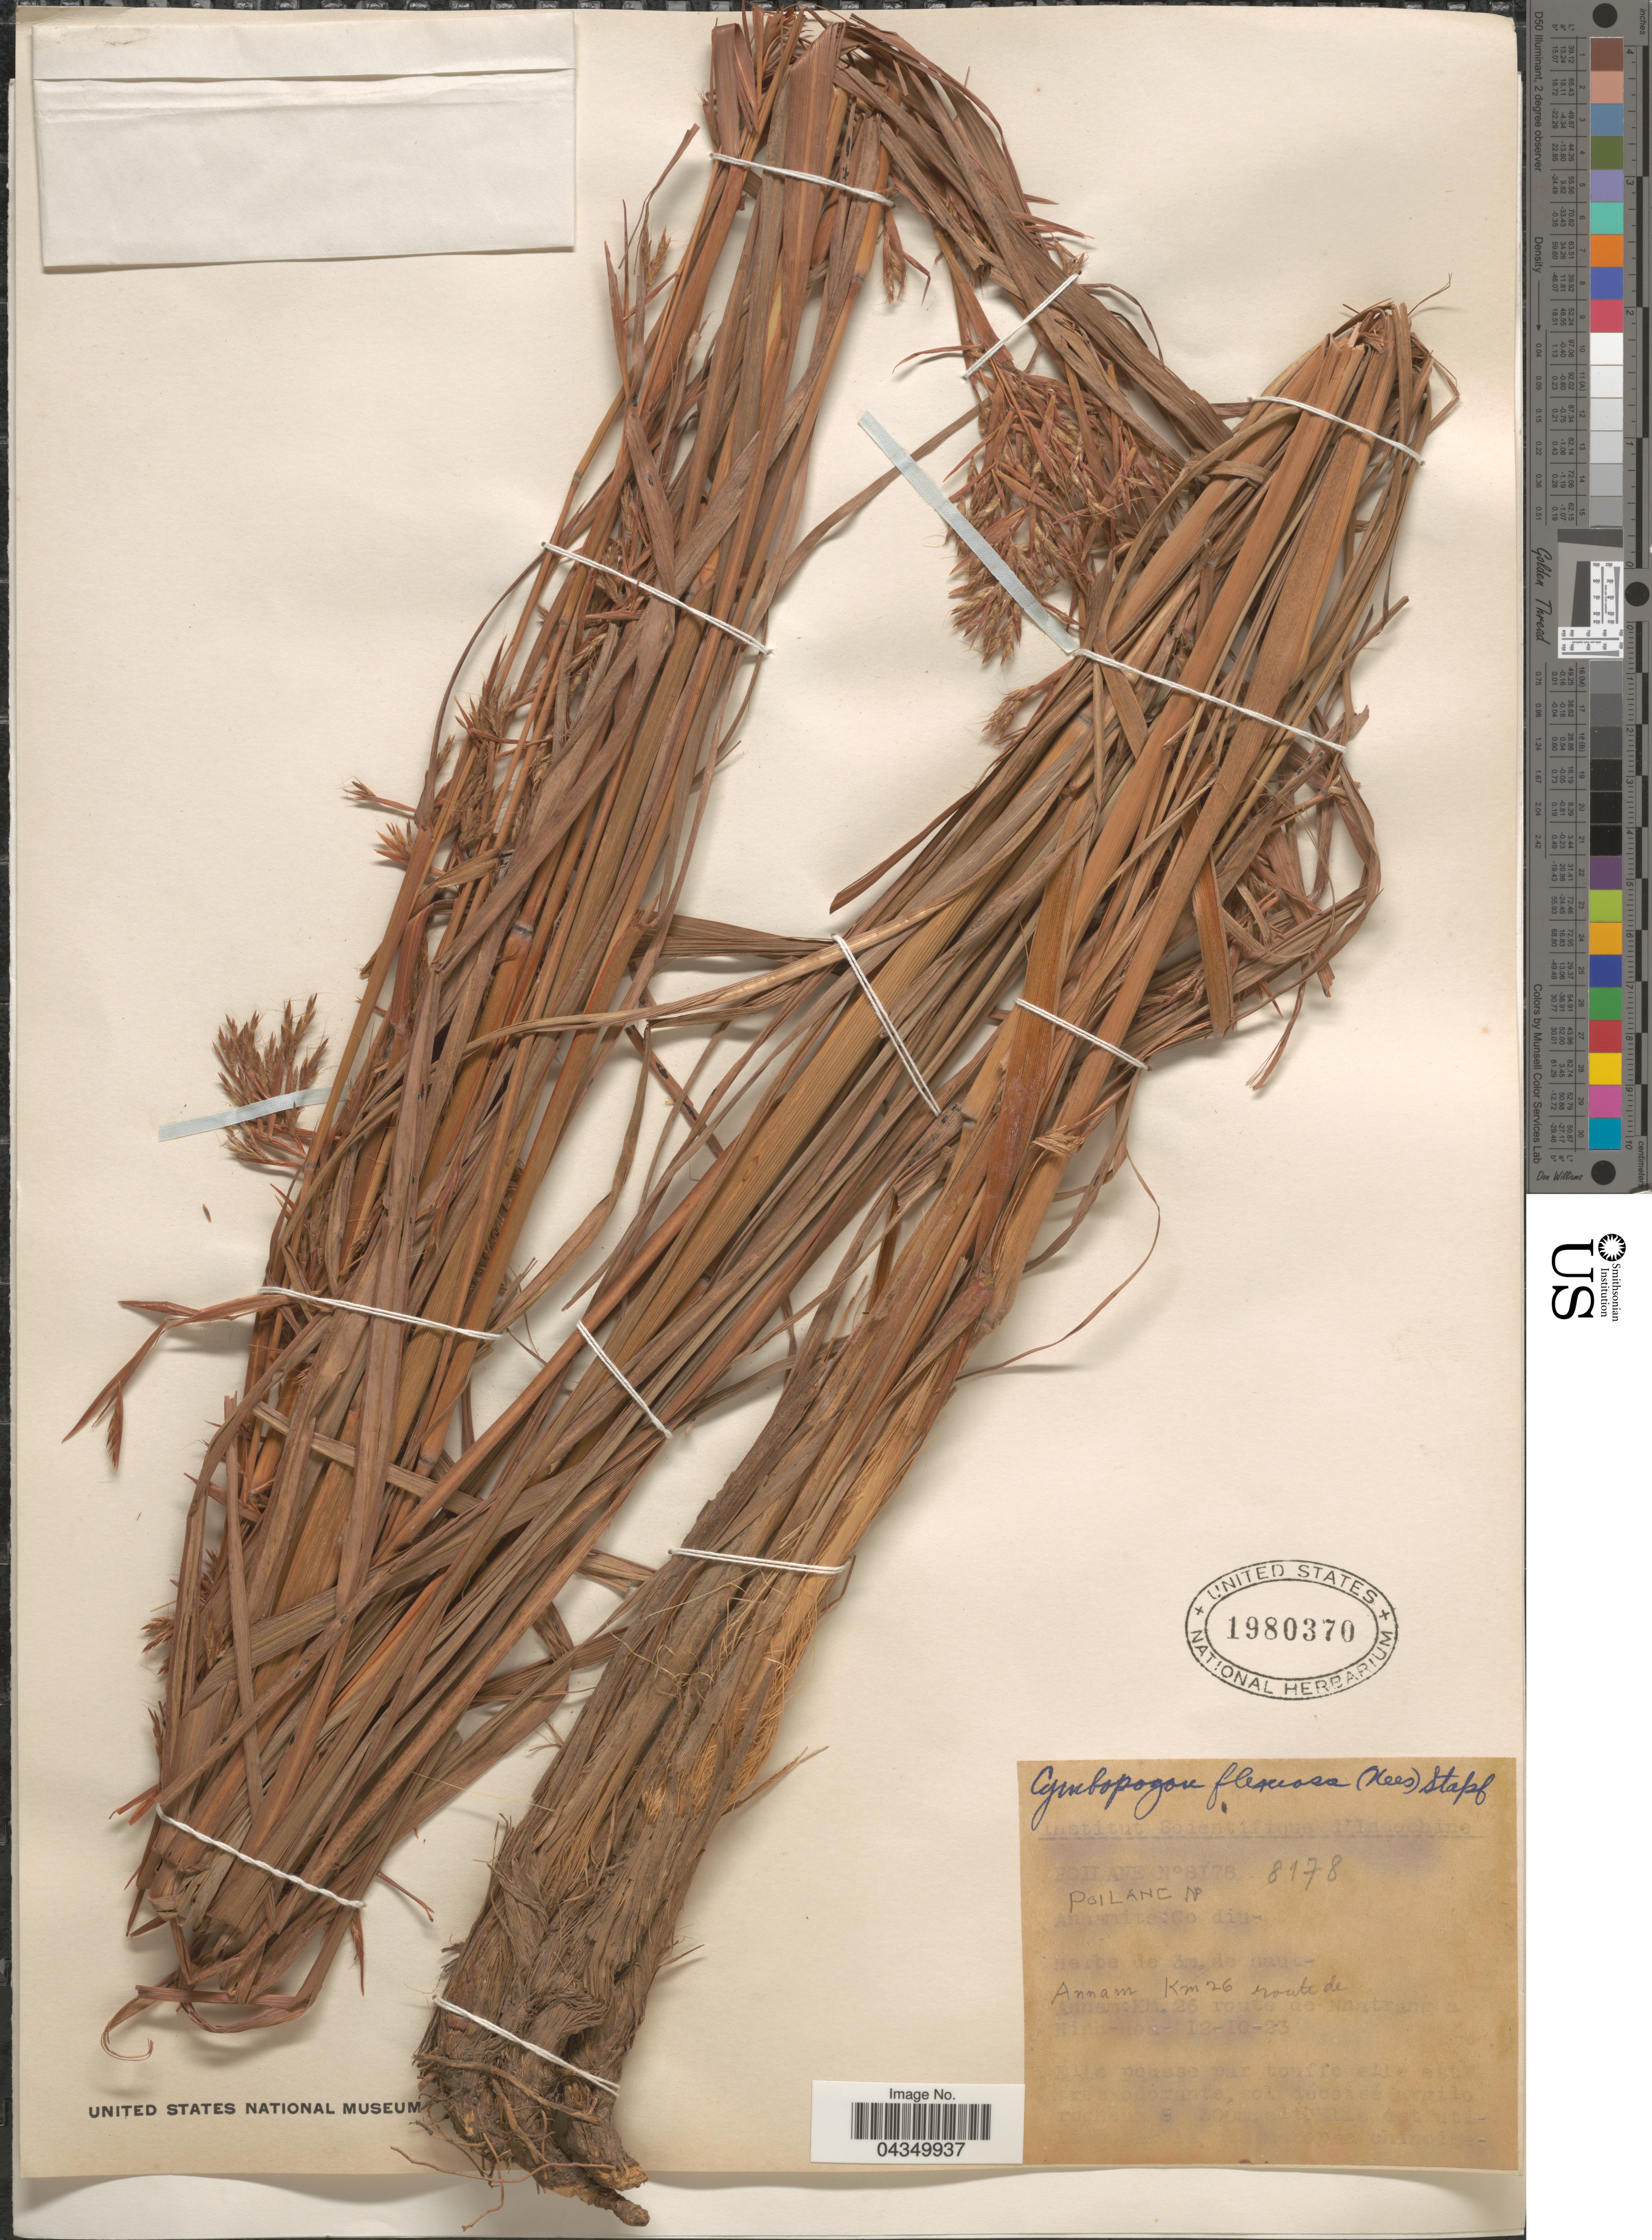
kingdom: Plantae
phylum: Tracheophyta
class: Liliopsida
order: Poales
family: Poaceae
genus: Cymbopogon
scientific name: Cymbopogon flexuosus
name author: (Nees ex Steud.) Will. Watson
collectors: -. Poilane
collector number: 8178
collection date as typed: Transcribed d/m/y: 12/10/23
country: Vietnam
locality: Annam Km 26 route de Nhatrang.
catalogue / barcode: US 1980370